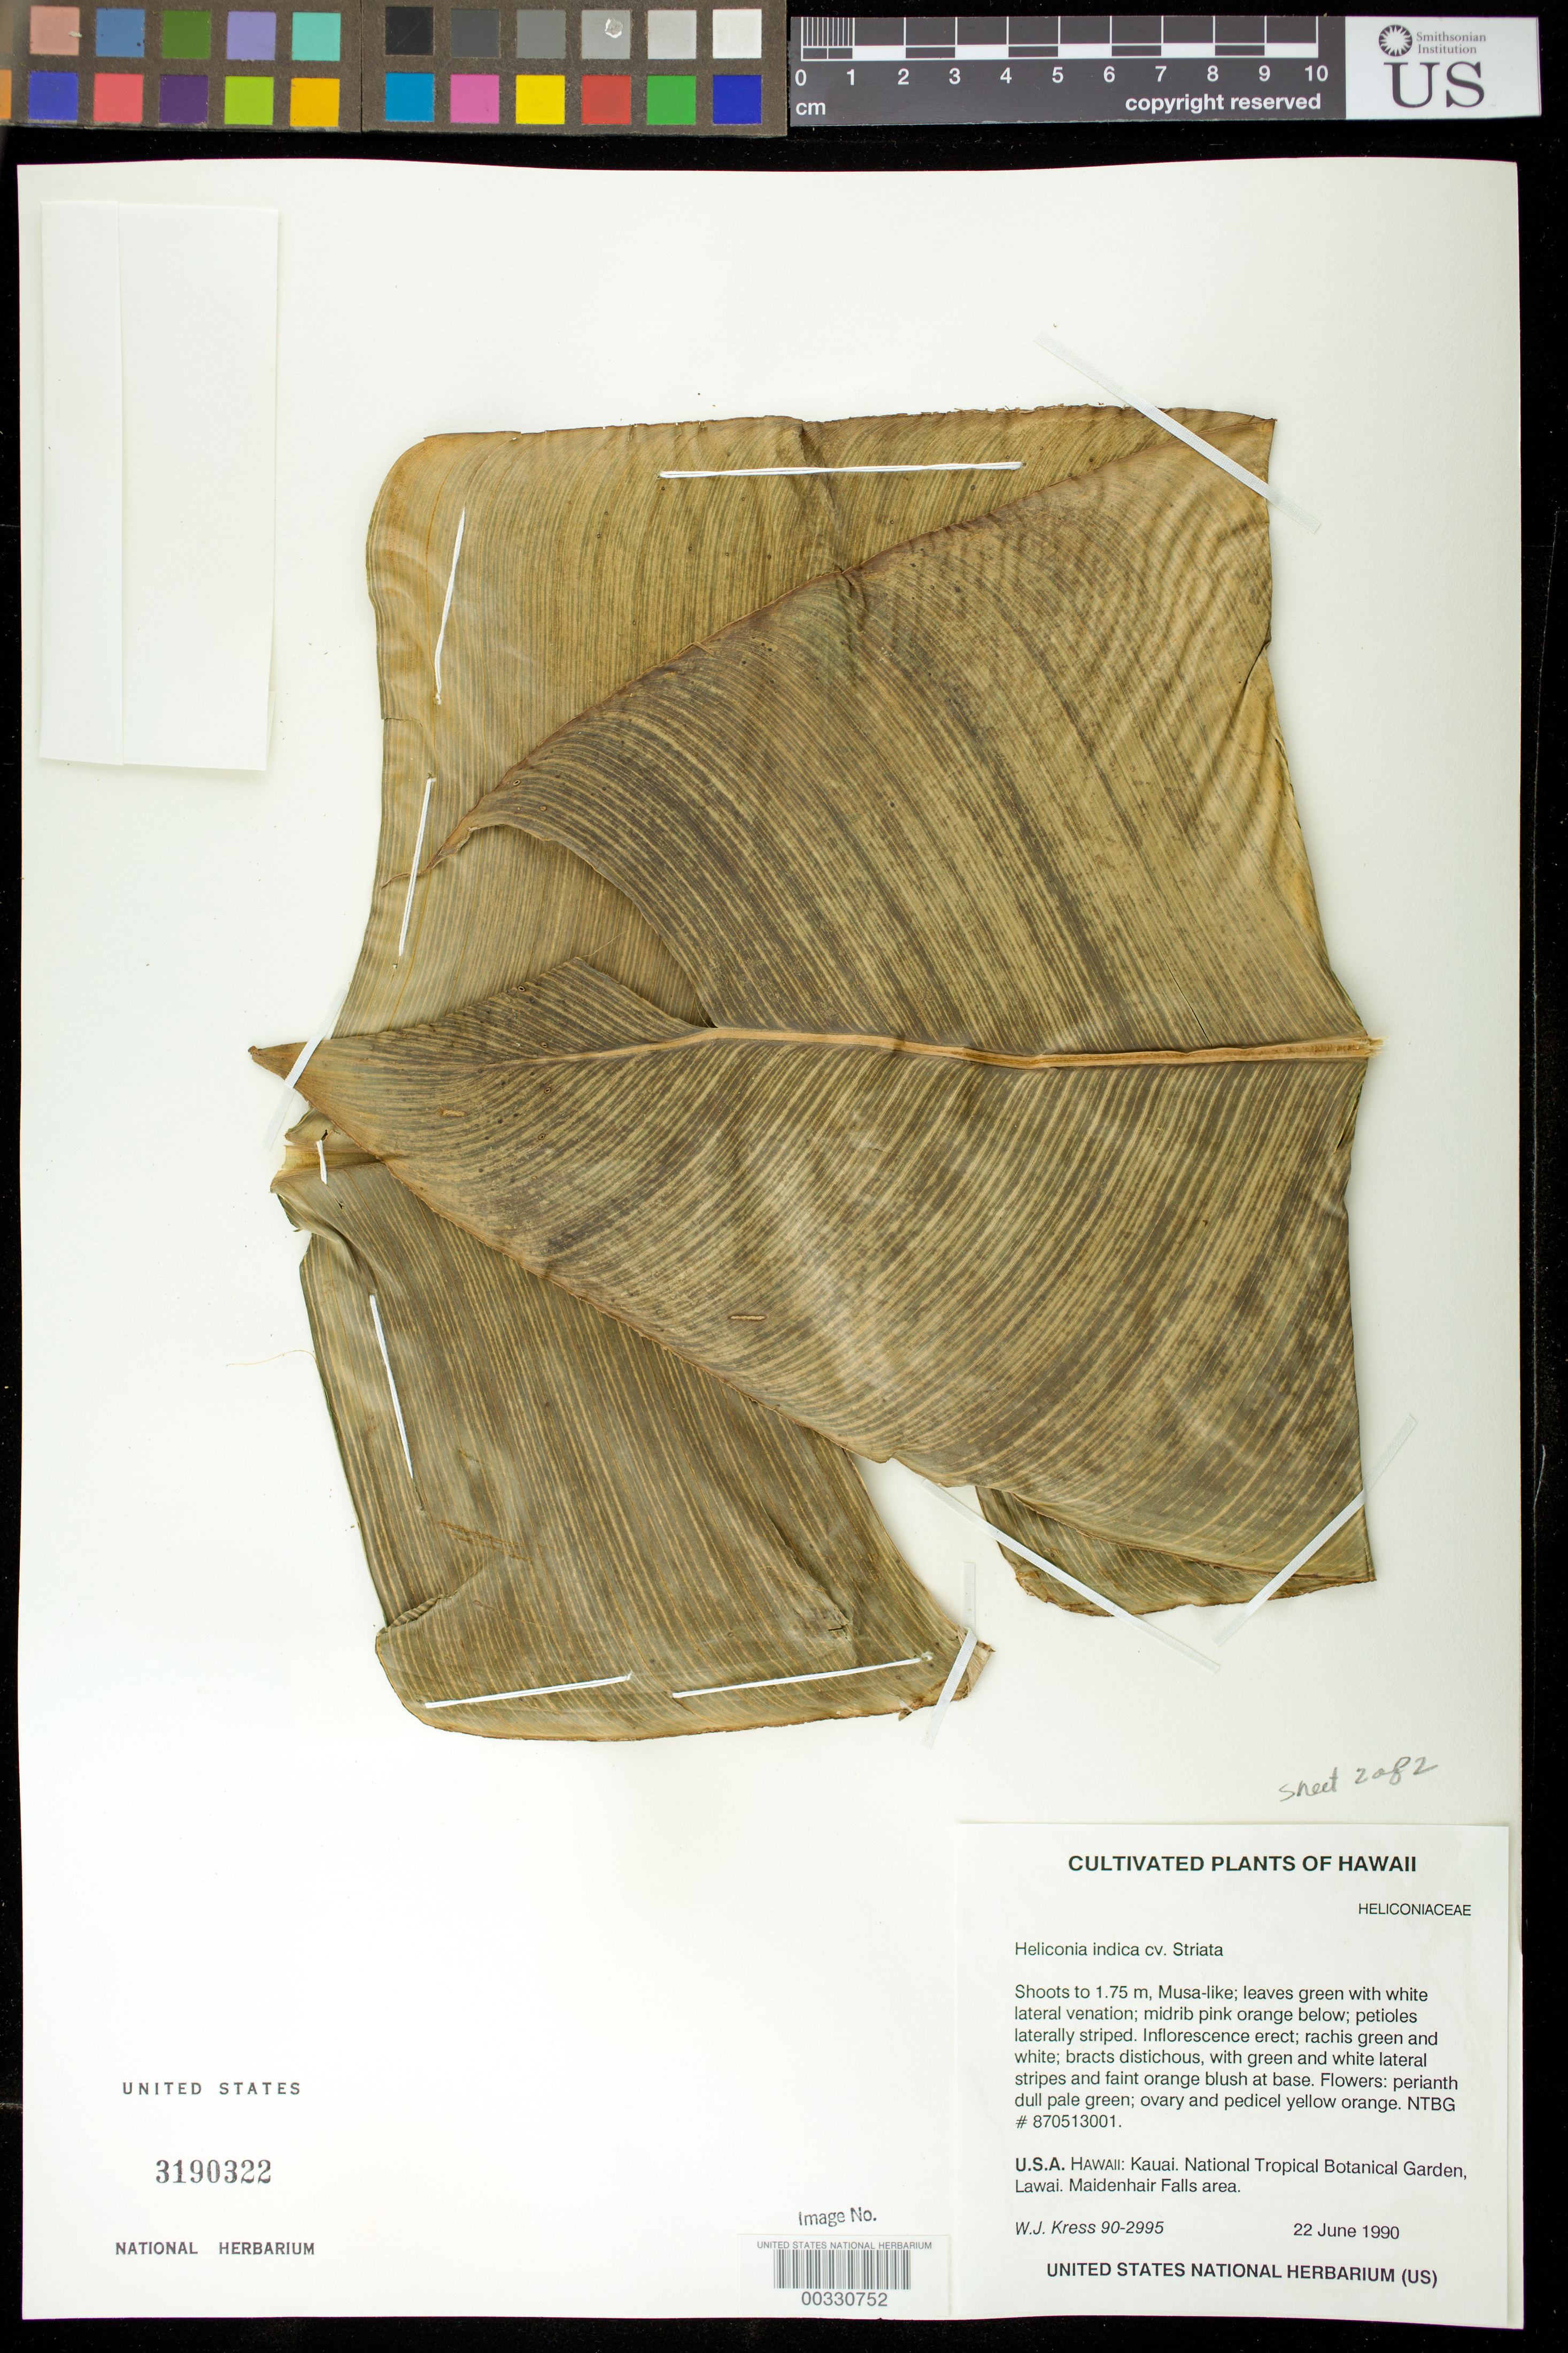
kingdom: Plantae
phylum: Tracheophyta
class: Liliopsida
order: Zingiberales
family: Heliconiaceae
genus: Heliconia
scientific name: Heliconia indica 'Striata'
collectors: W. J. Kress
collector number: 90-2995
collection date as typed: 22 Jun 1990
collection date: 1990-06-22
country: United States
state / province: Florida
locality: Southern Florida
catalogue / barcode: US 3190322